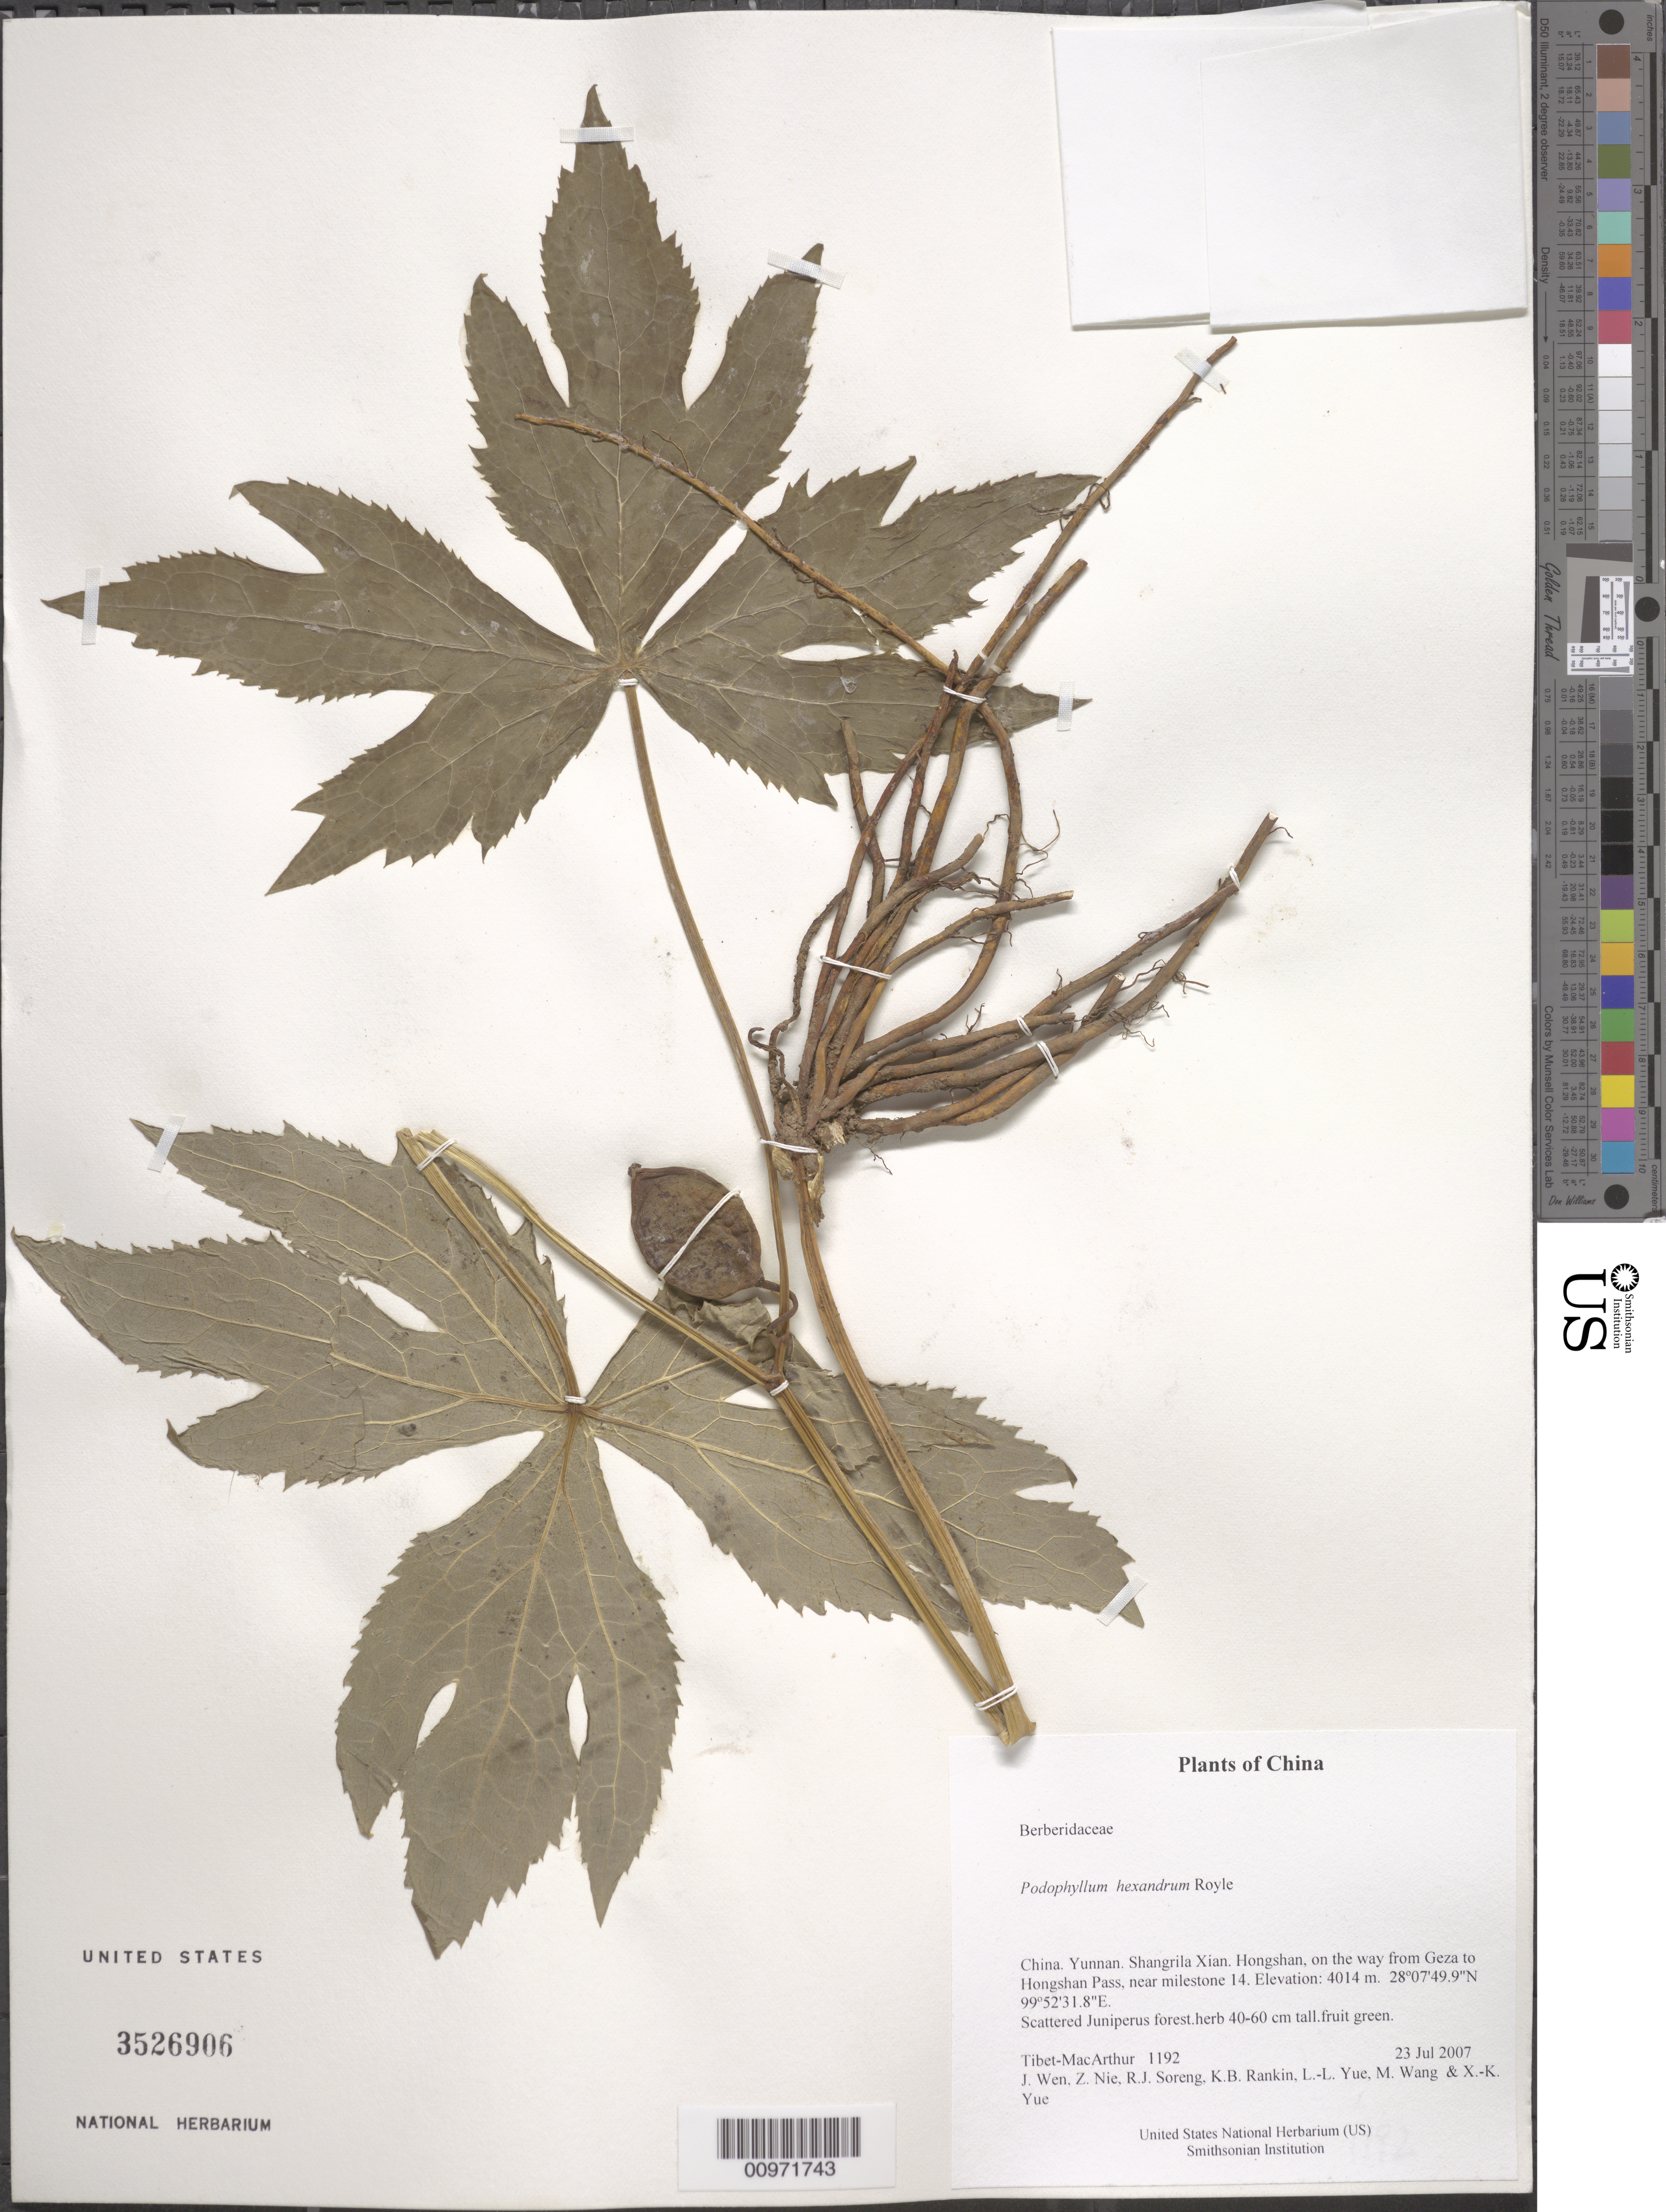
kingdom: Plantae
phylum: Tracheophyta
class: Magnoliopsida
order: Ranunculales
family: Berberidaceae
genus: Sinopodophyllum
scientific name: Sinopodophyllum hexandrum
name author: (Royle) T.S.Ying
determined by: Strong, Mark T., (BOT), Smithsonian Institution - National Museum of Natural History (UNITED STATES)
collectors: Tibet-MacArthur, J. Wen, Z. Nie, R. J. Soreng, K. Rankin, L. Yue & M. Wang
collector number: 1192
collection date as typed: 23 Jul 2007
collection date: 2007-07-23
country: China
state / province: Yunnan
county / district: Shangrila Xian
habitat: Scattered Juniperus forest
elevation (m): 4014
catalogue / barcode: US 3526906